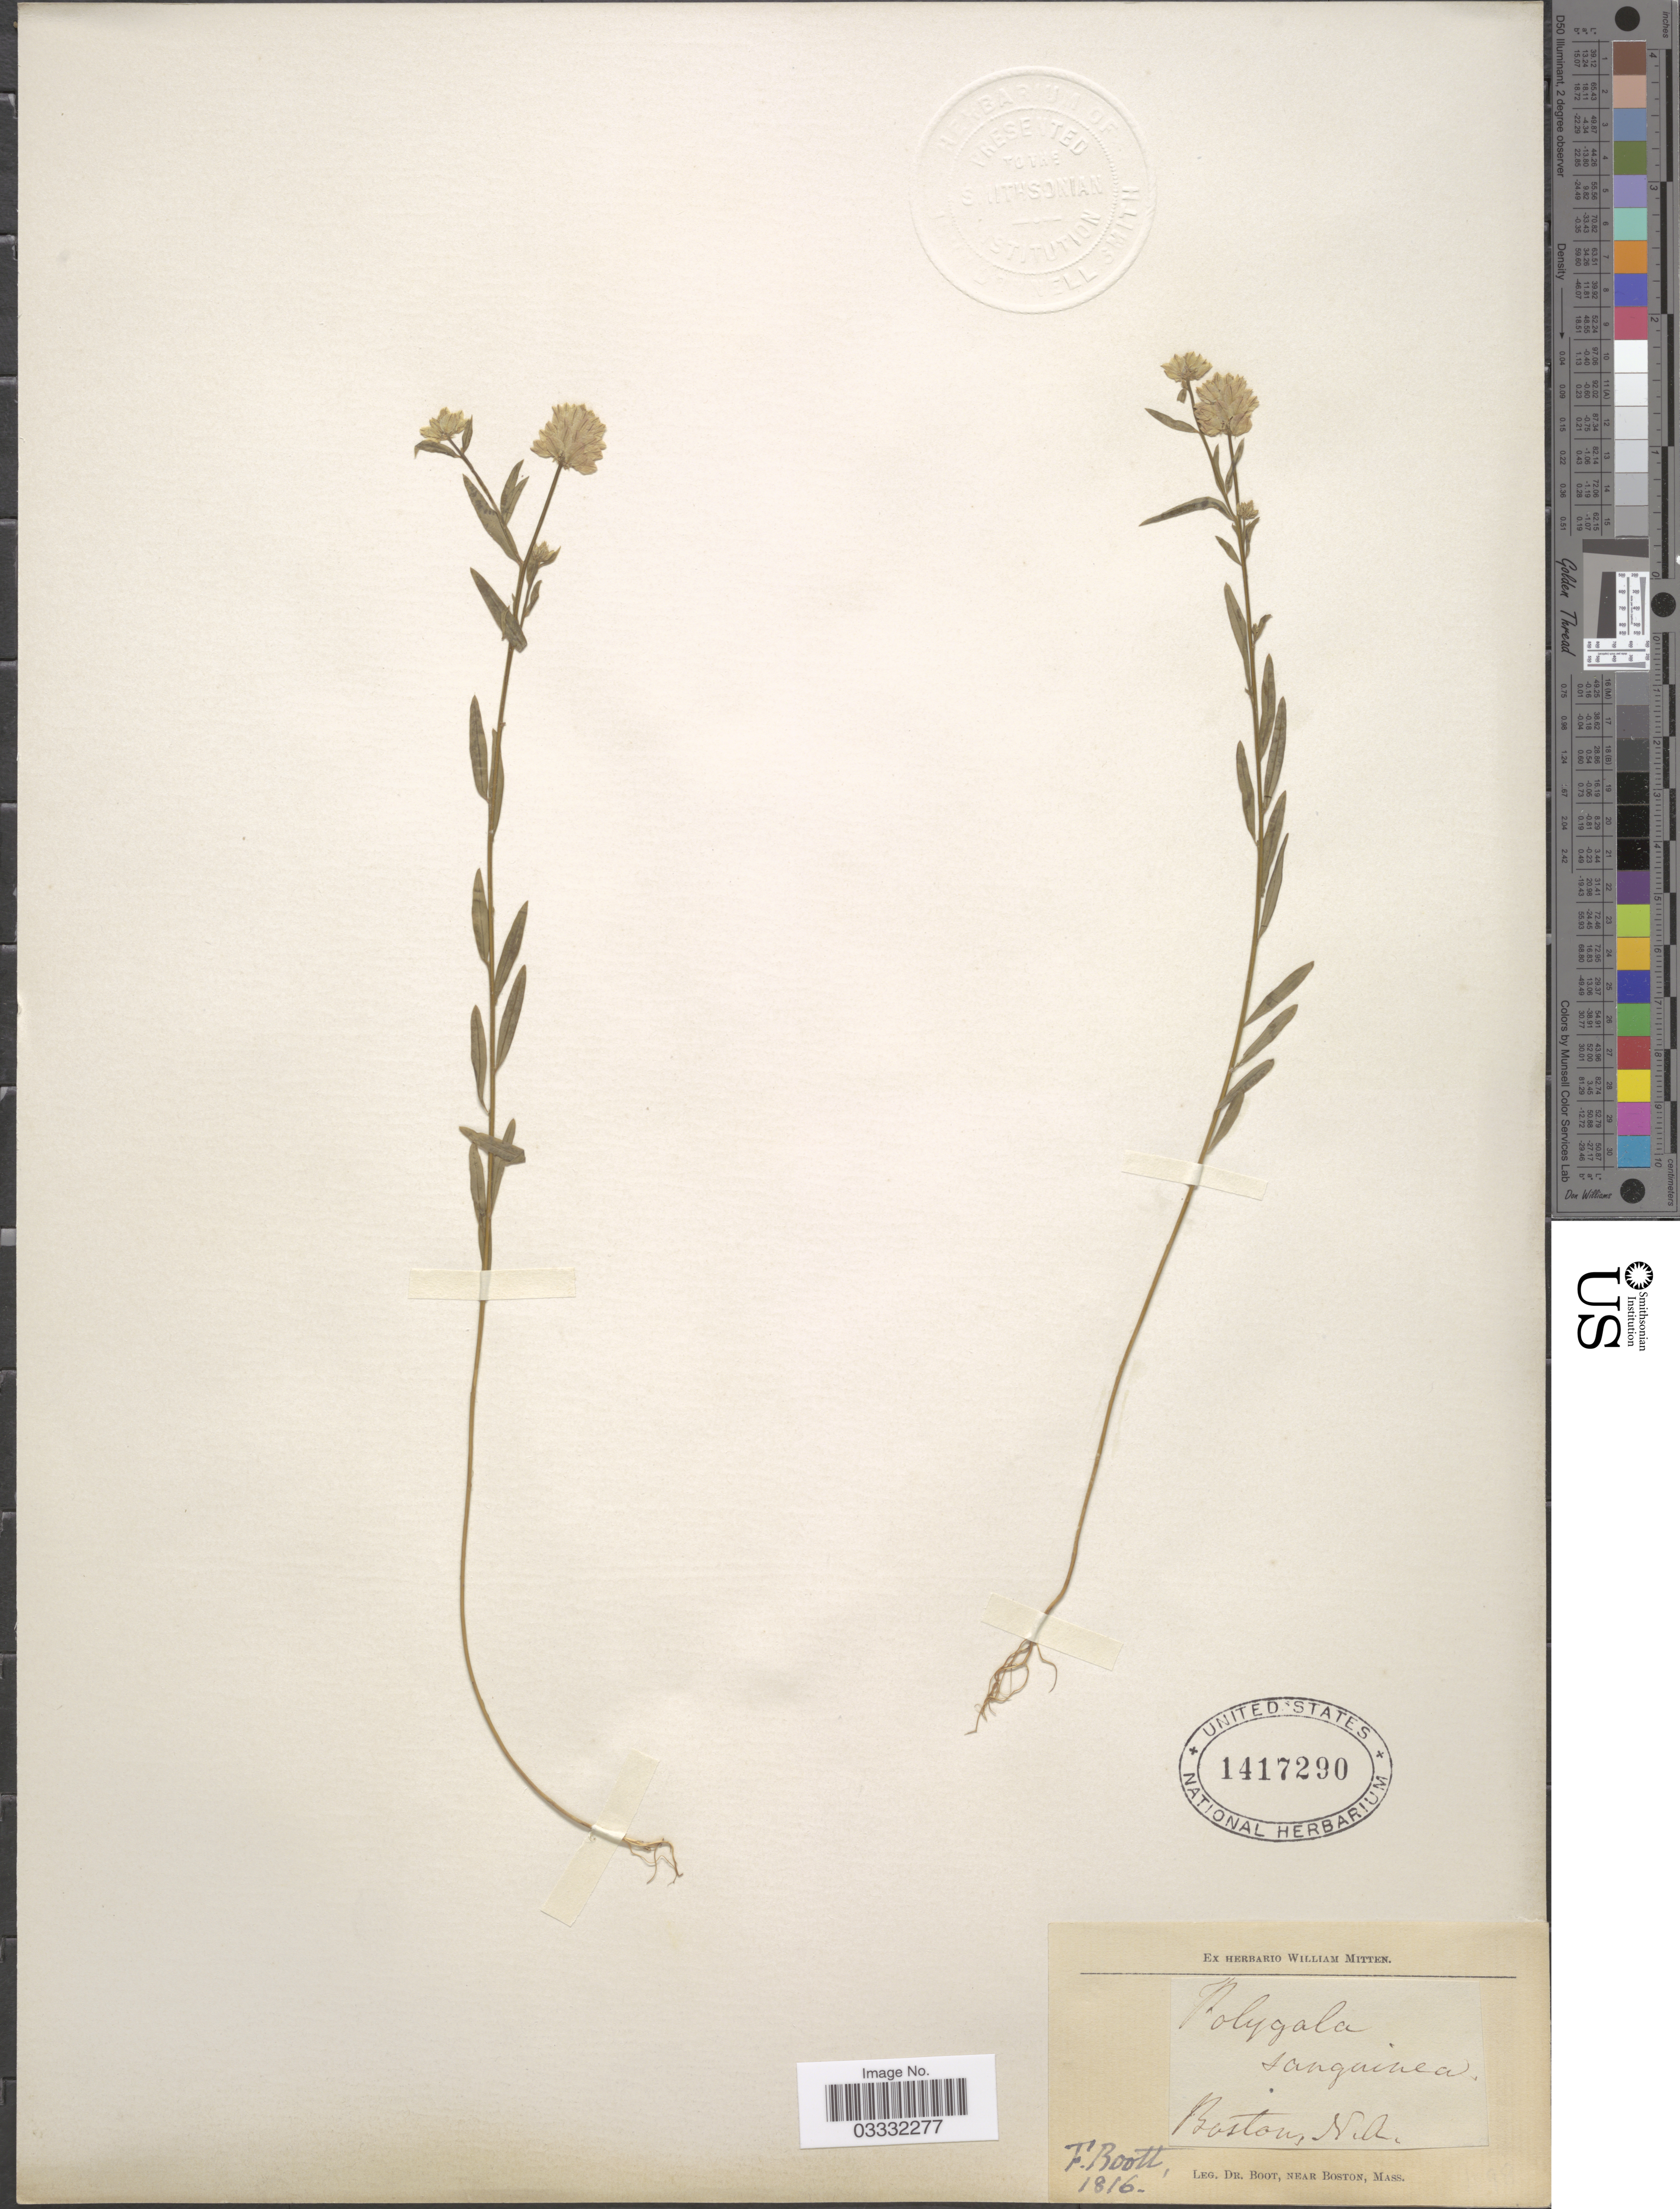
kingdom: Plantae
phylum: Tracheophyta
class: Magnoliopsida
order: Fabales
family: Polygalaceae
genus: Polygala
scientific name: Polygala sanguinea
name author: L.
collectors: Boot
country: United States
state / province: Massachusetts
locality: Boston, N.A.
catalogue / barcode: US 1417290